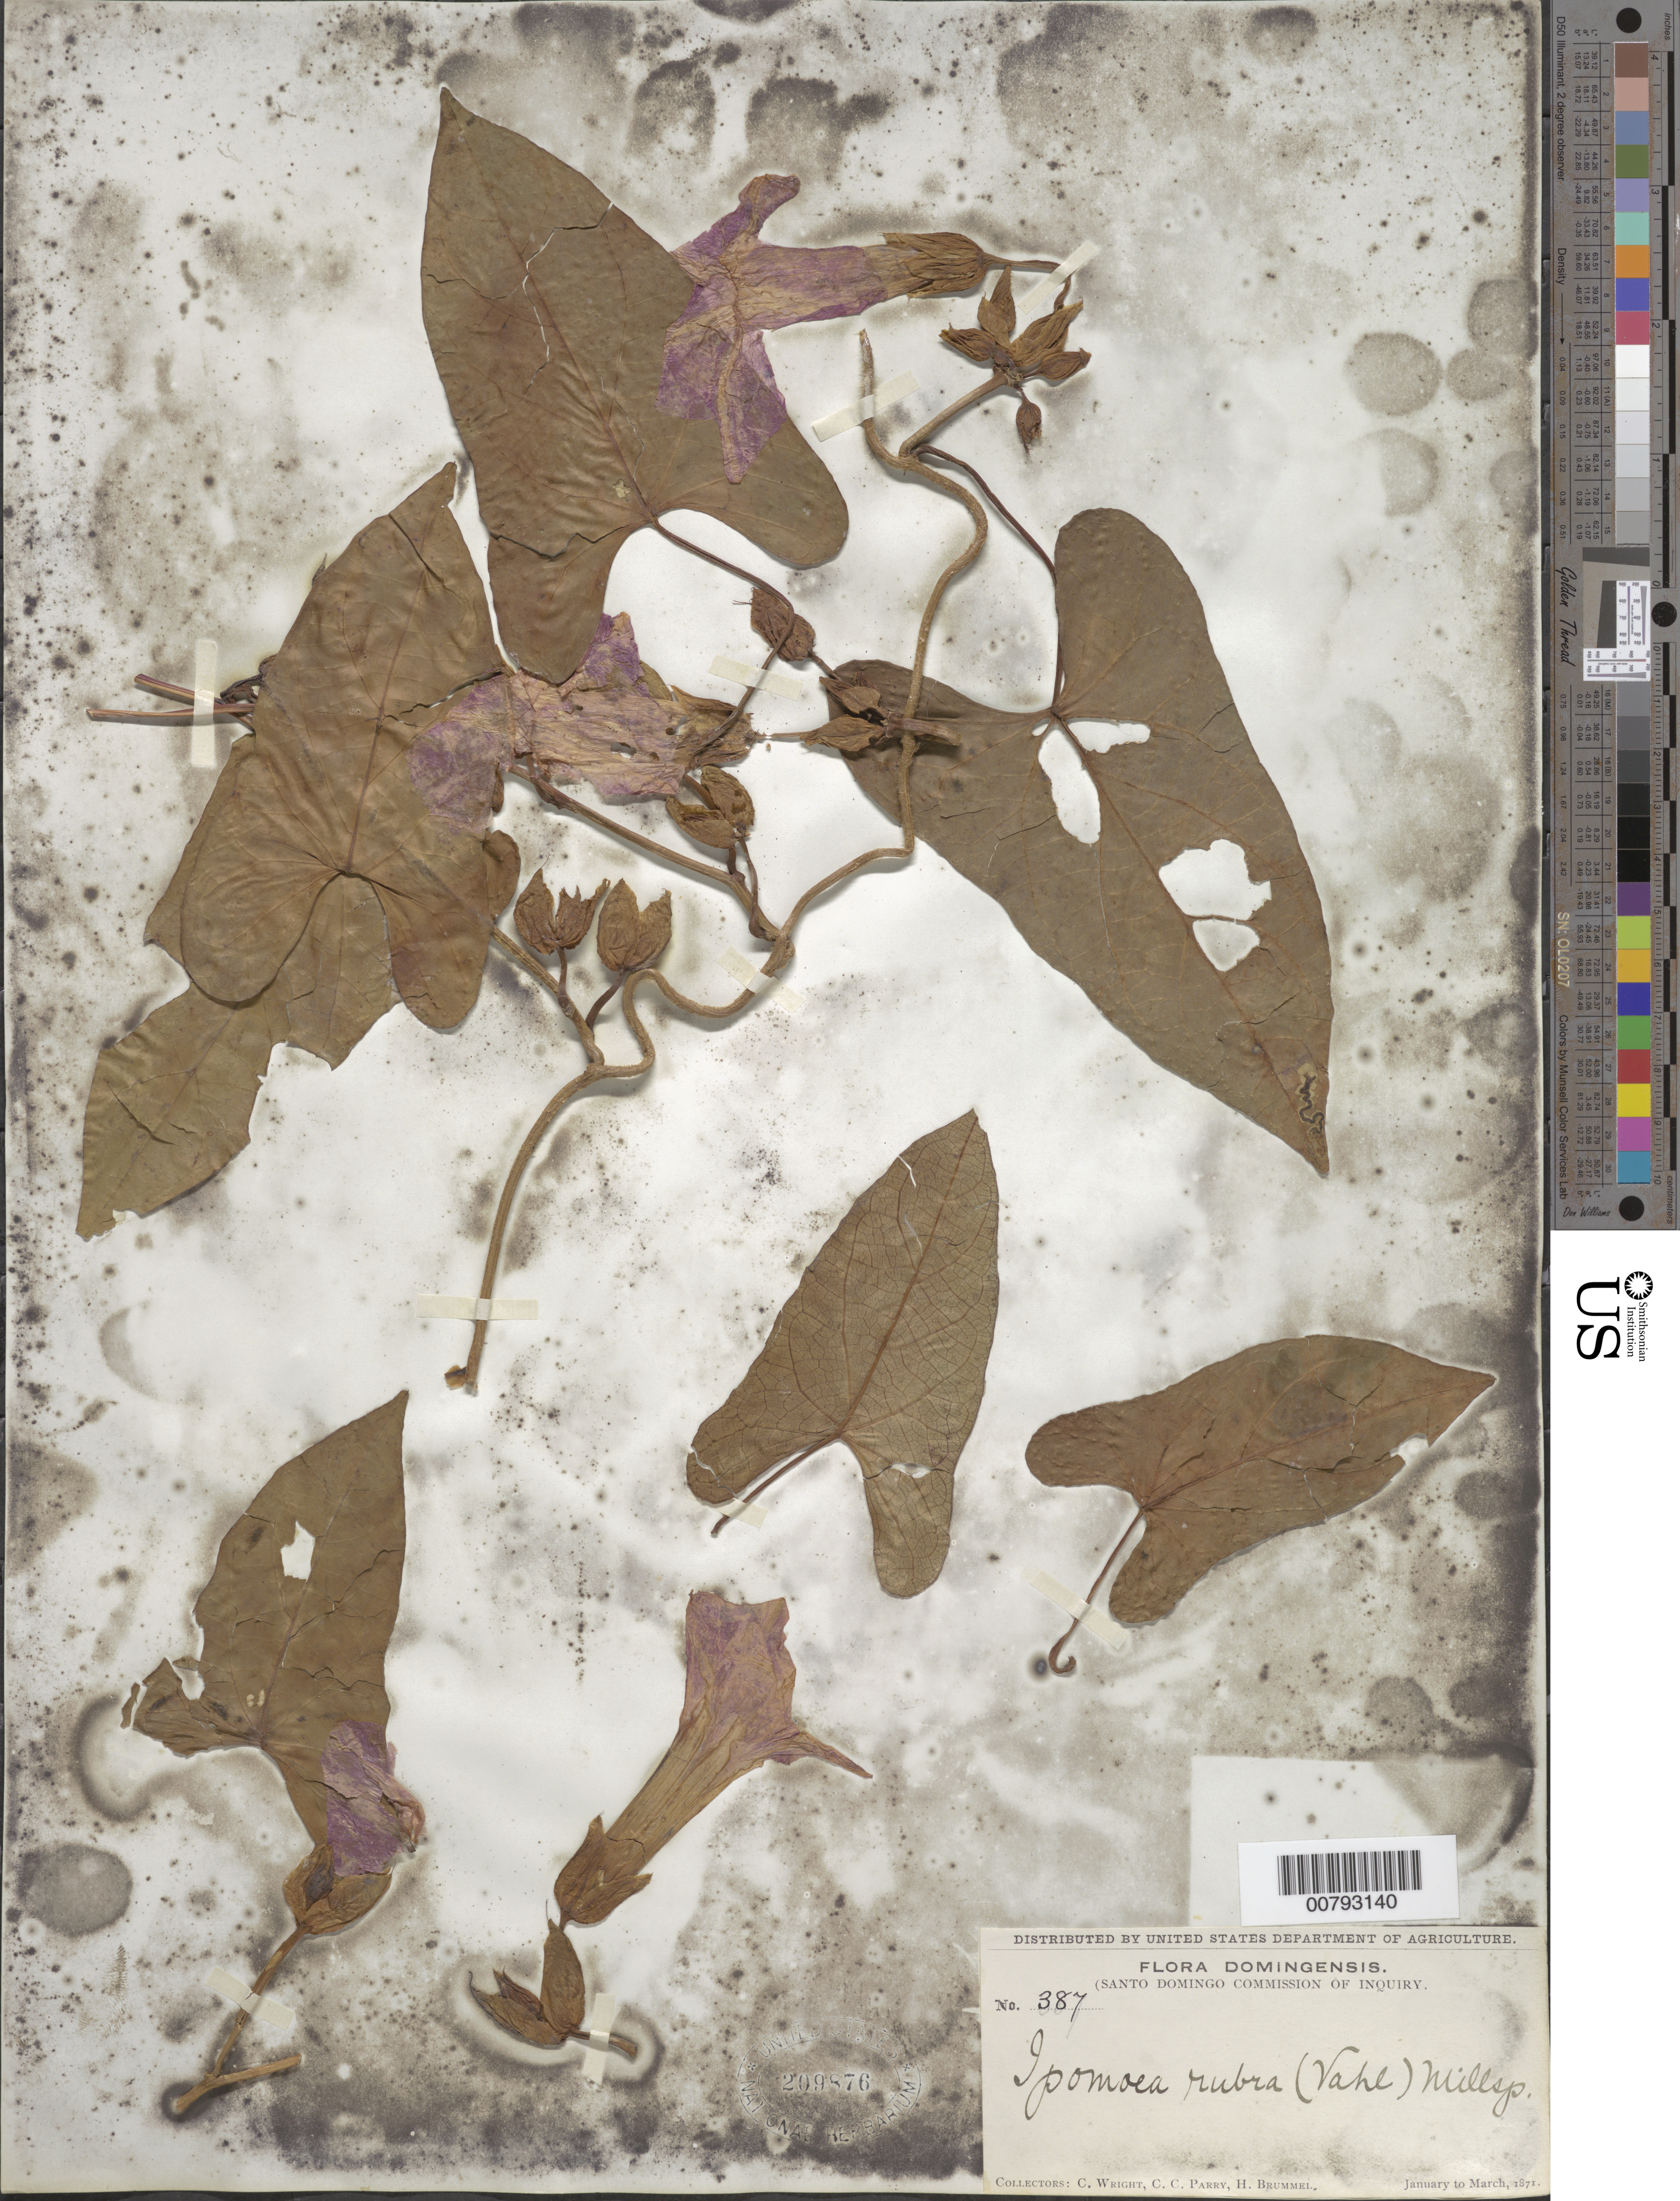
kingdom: Plantae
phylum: Tracheophyta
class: Magnoliopsida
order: Solanales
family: Convolvulaceae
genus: Ipomoea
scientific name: Ipomoea rubra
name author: (Vahl) Millsp.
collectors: C. Wright, C. C. Parry & H. Brummel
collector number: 387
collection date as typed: Jan 1871 to -- Mar 1871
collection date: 1871-01/1871-03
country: Dominican Republic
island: Hispaniola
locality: Santo Domingo Commission of Inquiry.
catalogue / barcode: US 209876